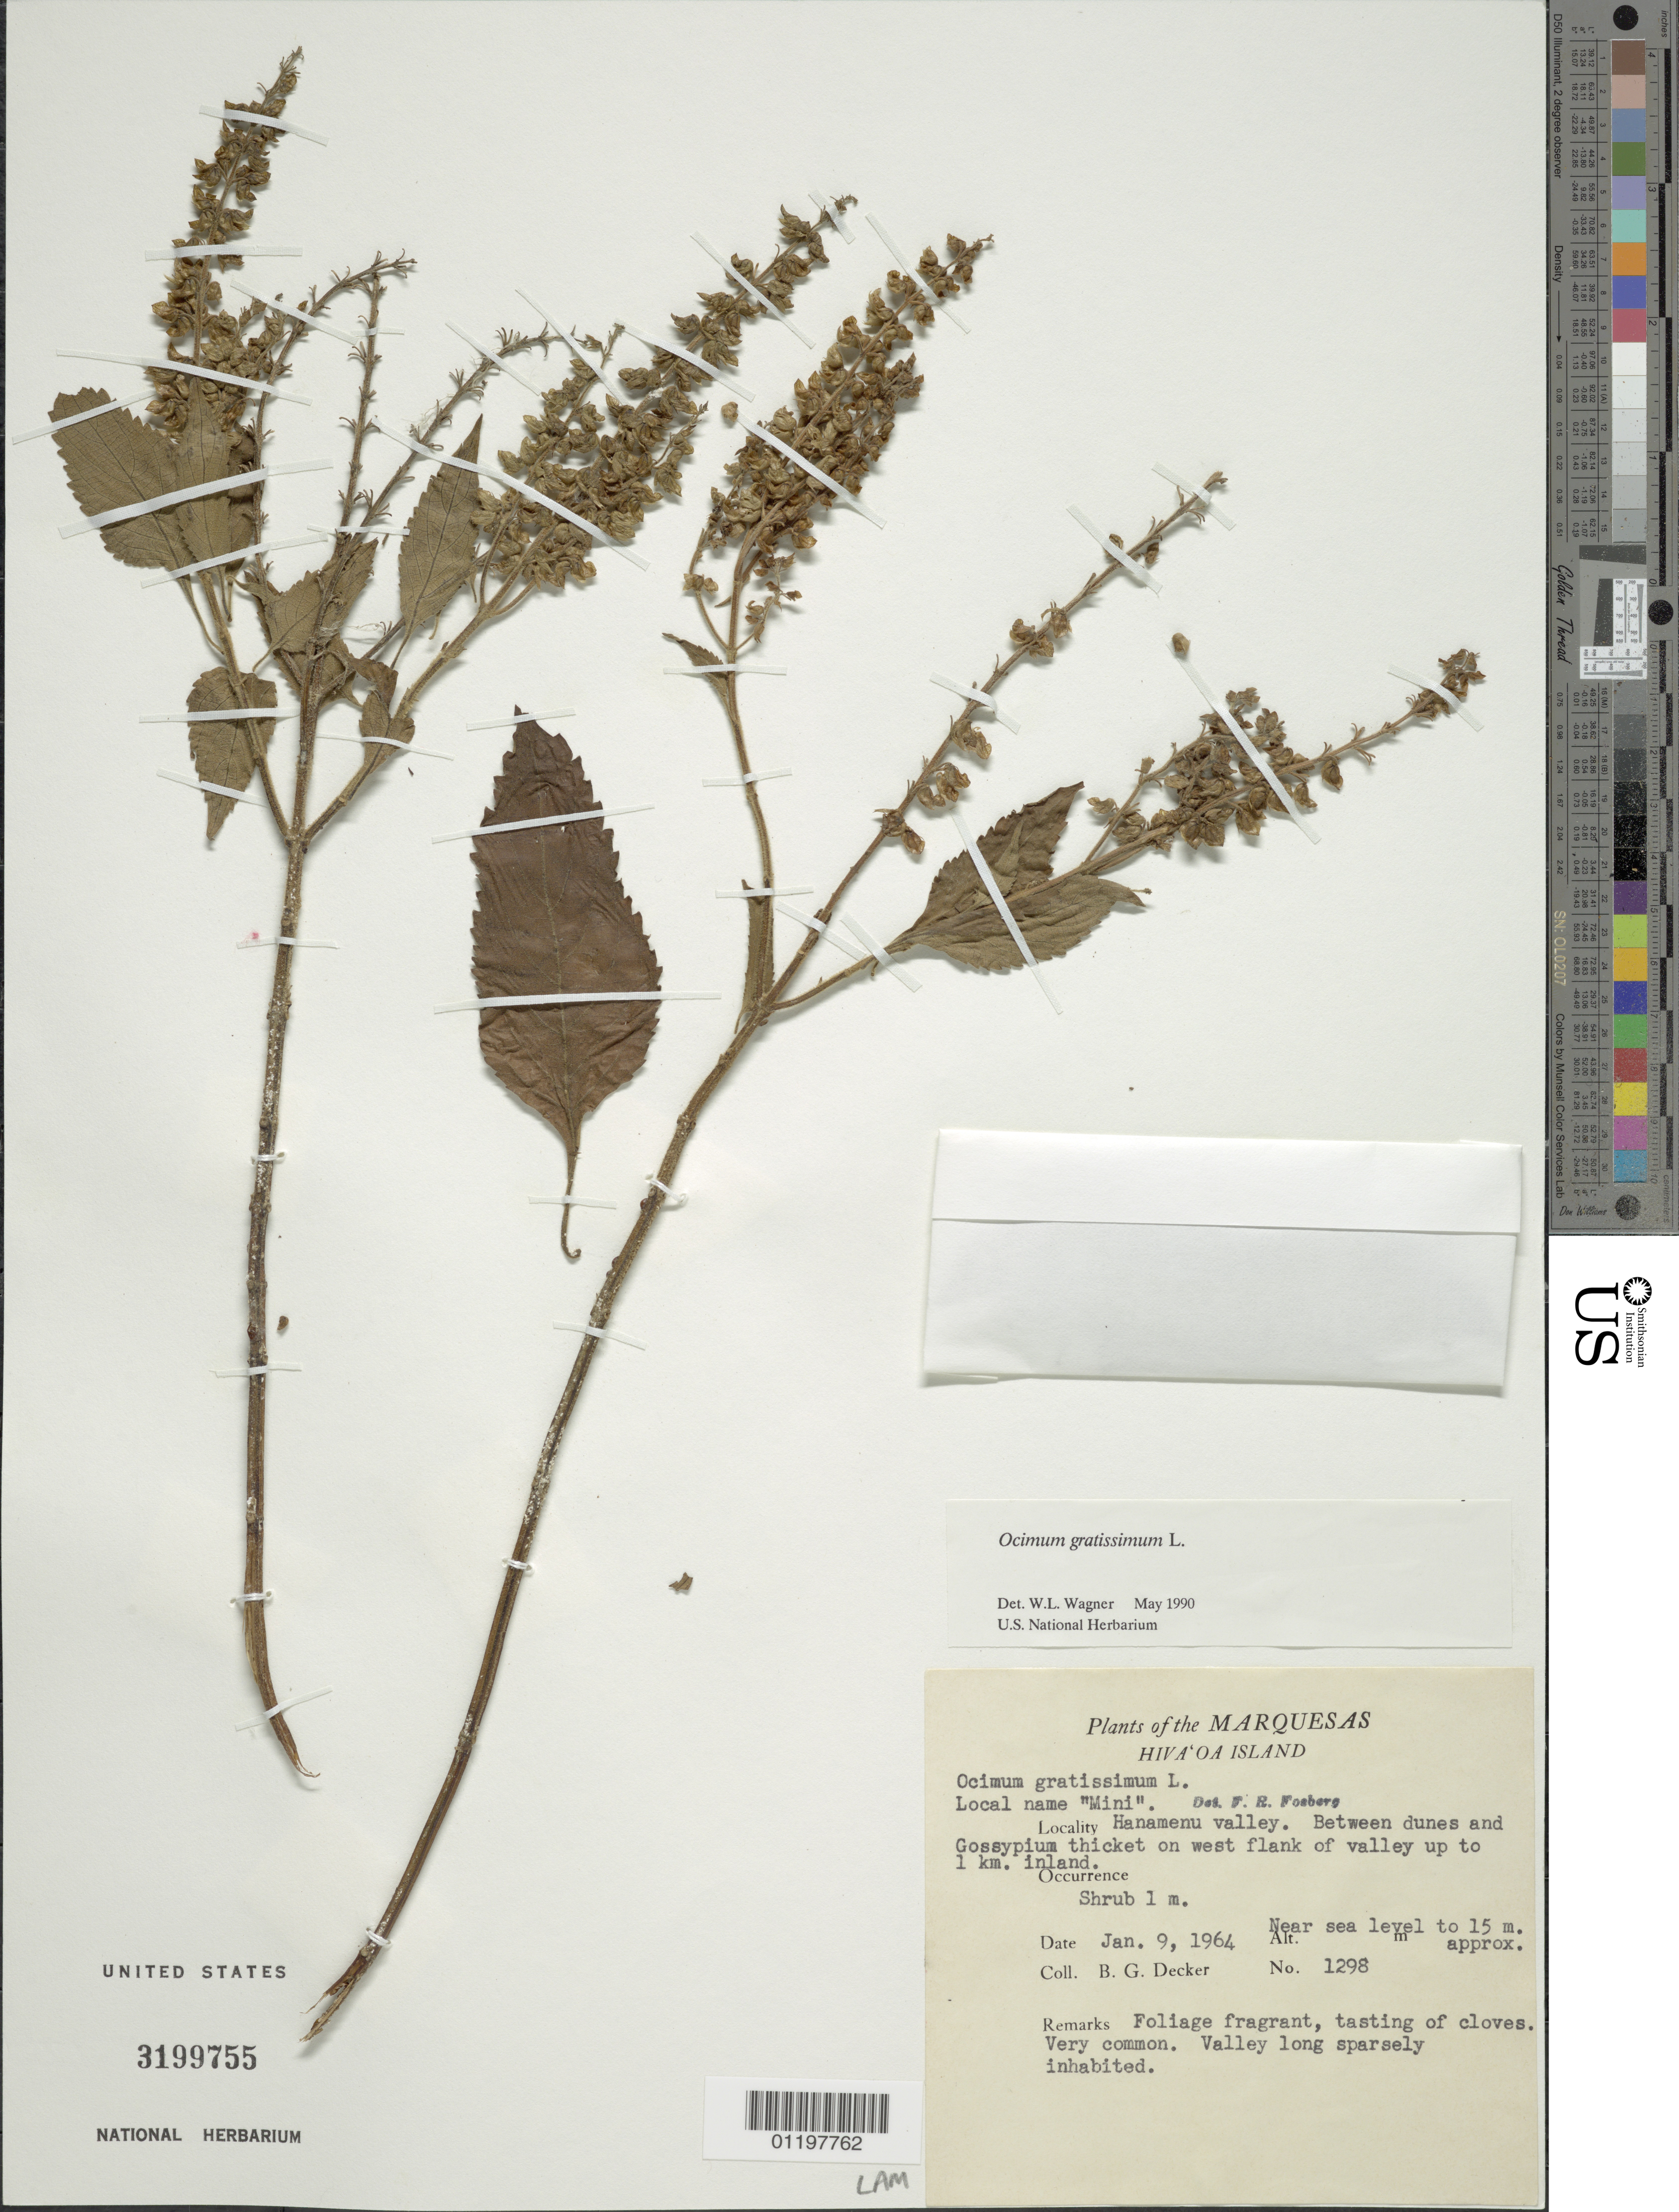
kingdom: Plantae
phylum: Tracheophyta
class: Magnoliopsida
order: Lamiales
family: Lamiaceae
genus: Ocimum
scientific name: Ocimum gratissimum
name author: L.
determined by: Wagner, W. L., (BOT), Smithsonian Institution - National Museum of Natural History (UNITED STATES)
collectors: B. G. Decker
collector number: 1298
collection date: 1964-01-09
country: French Polynesia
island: Hiva Oa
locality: Hanamenu Valley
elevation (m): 0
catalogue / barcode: US 3199755